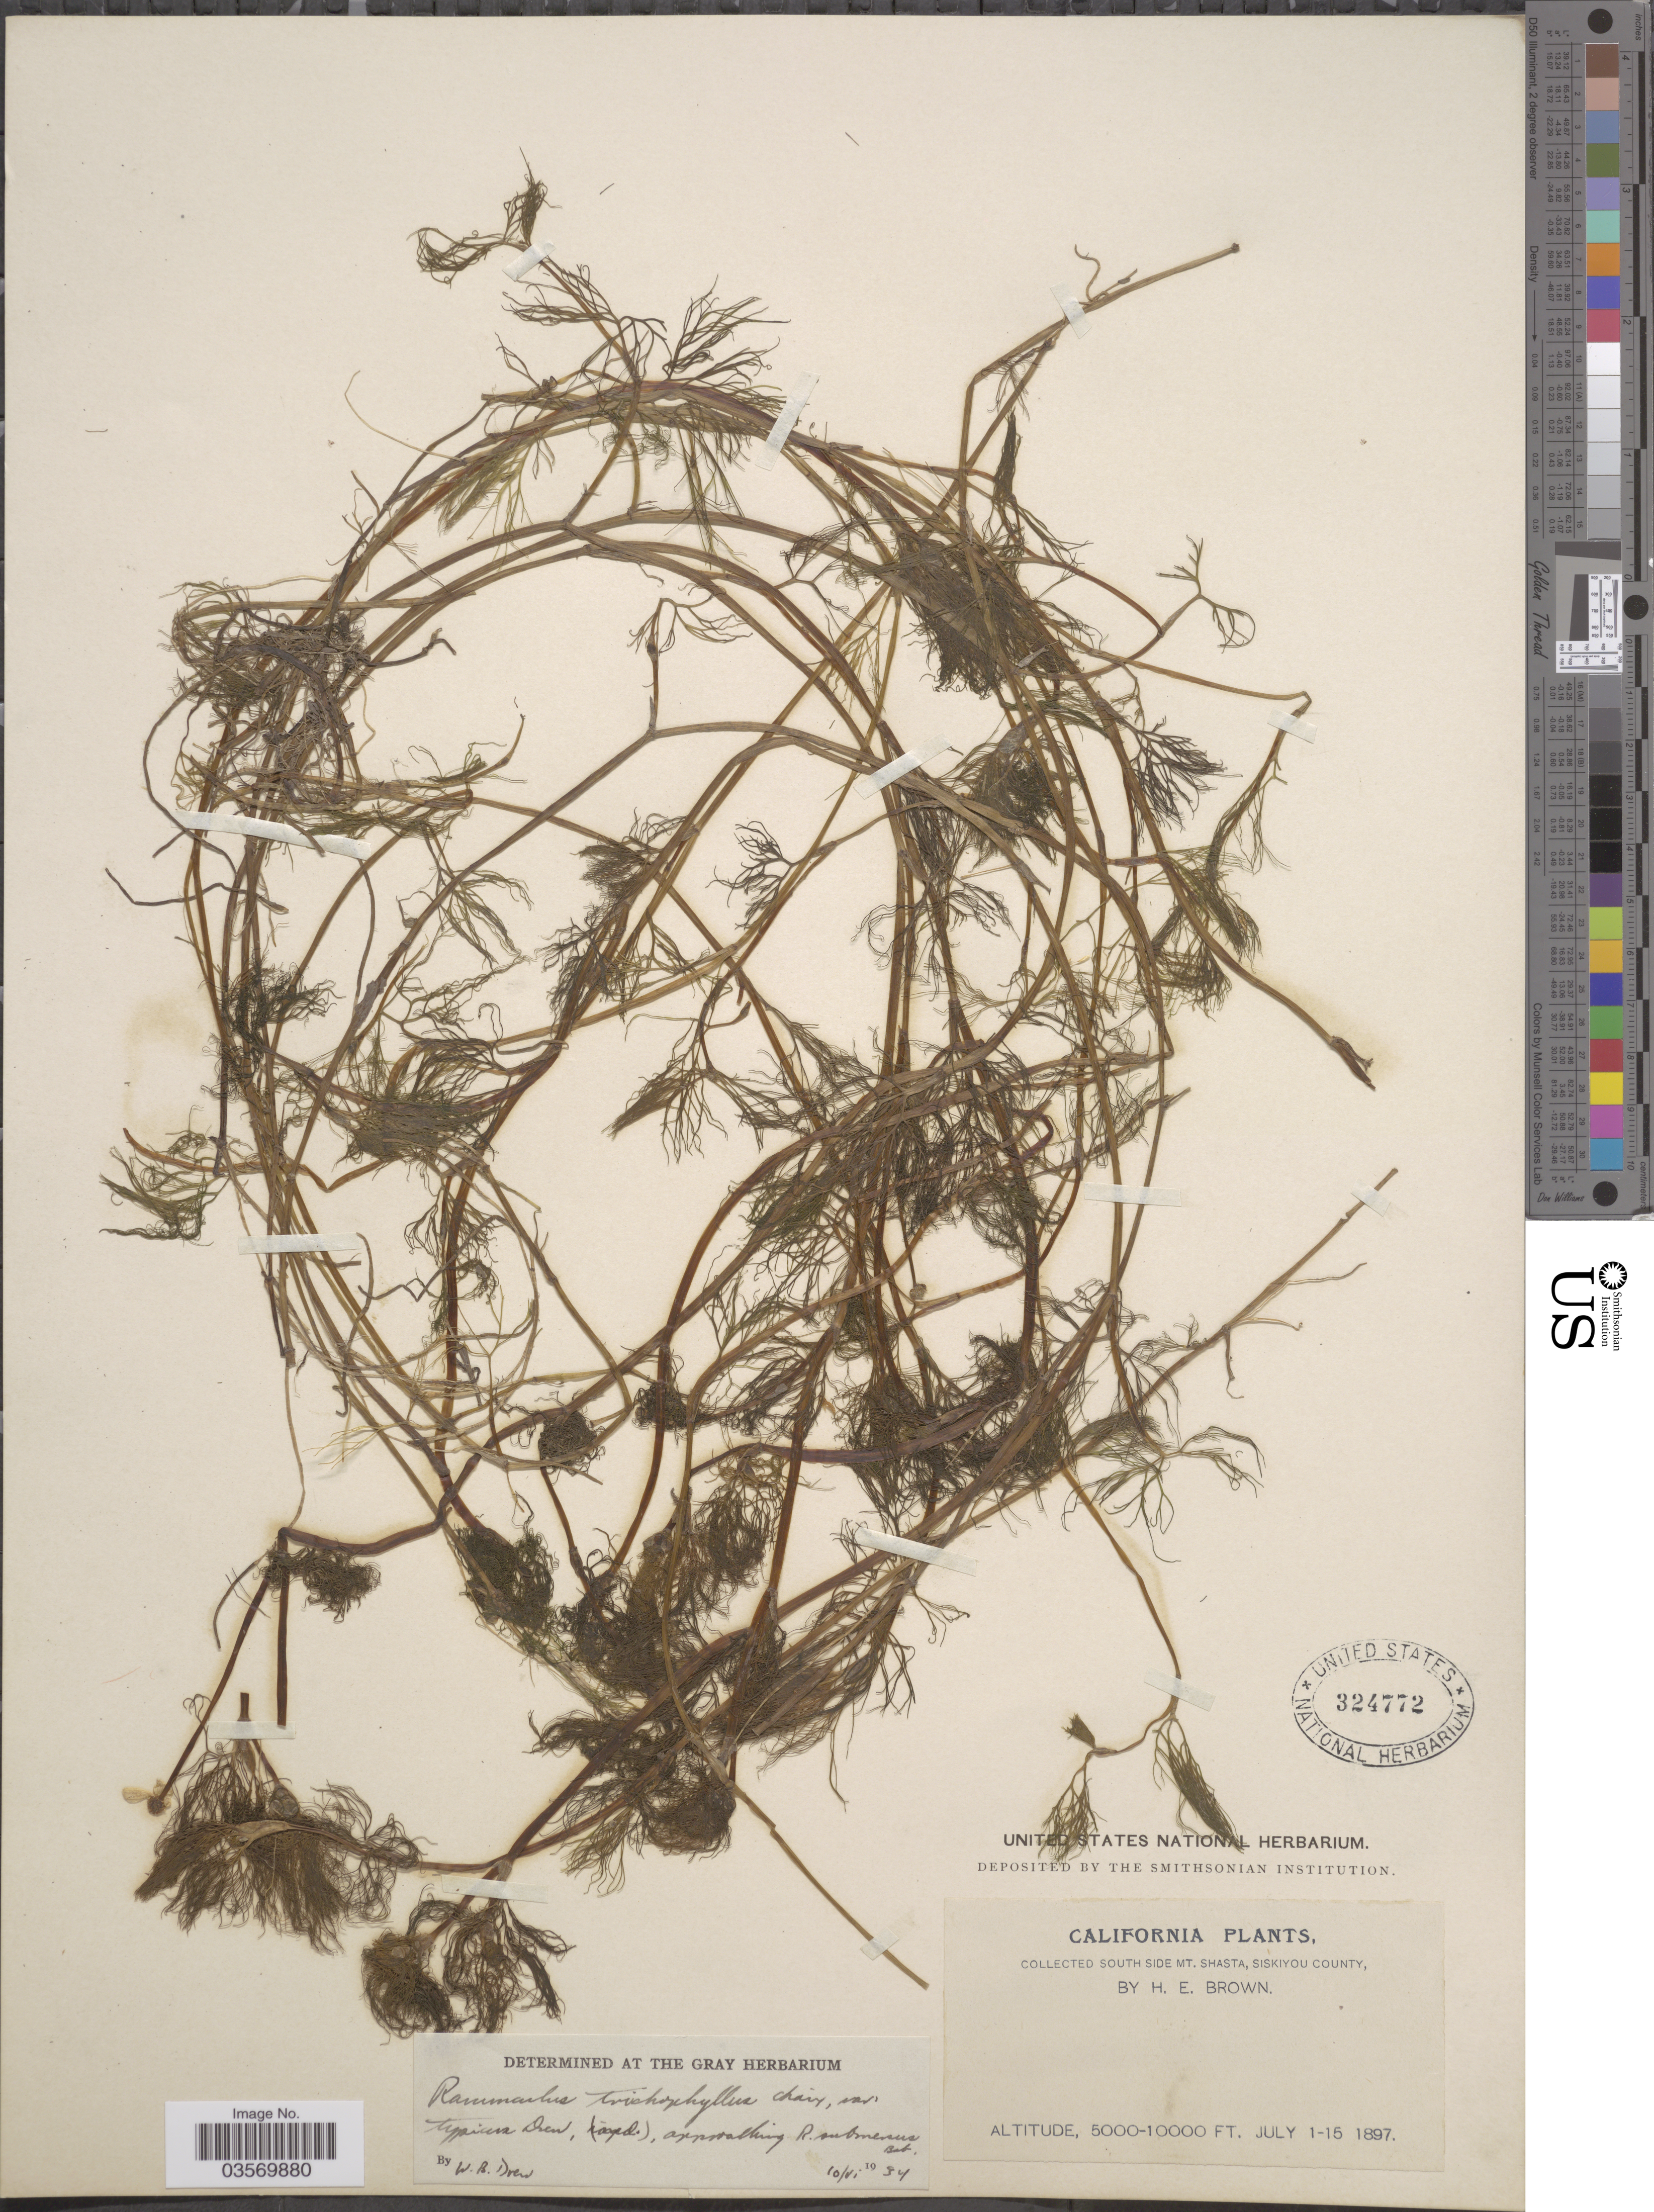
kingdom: Plantae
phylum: Tracheophyta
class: Magnoliopsida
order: Ranunculales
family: Ranunculaceae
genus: Ranunculus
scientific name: Ranunculus trichophyllus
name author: Chaix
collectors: H. E. Brown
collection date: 1897-07-01/1897-07-15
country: United States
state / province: California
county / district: Siskiyou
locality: South side Mt. Shasta, Siskiyou County.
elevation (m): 1524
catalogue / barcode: US 324772